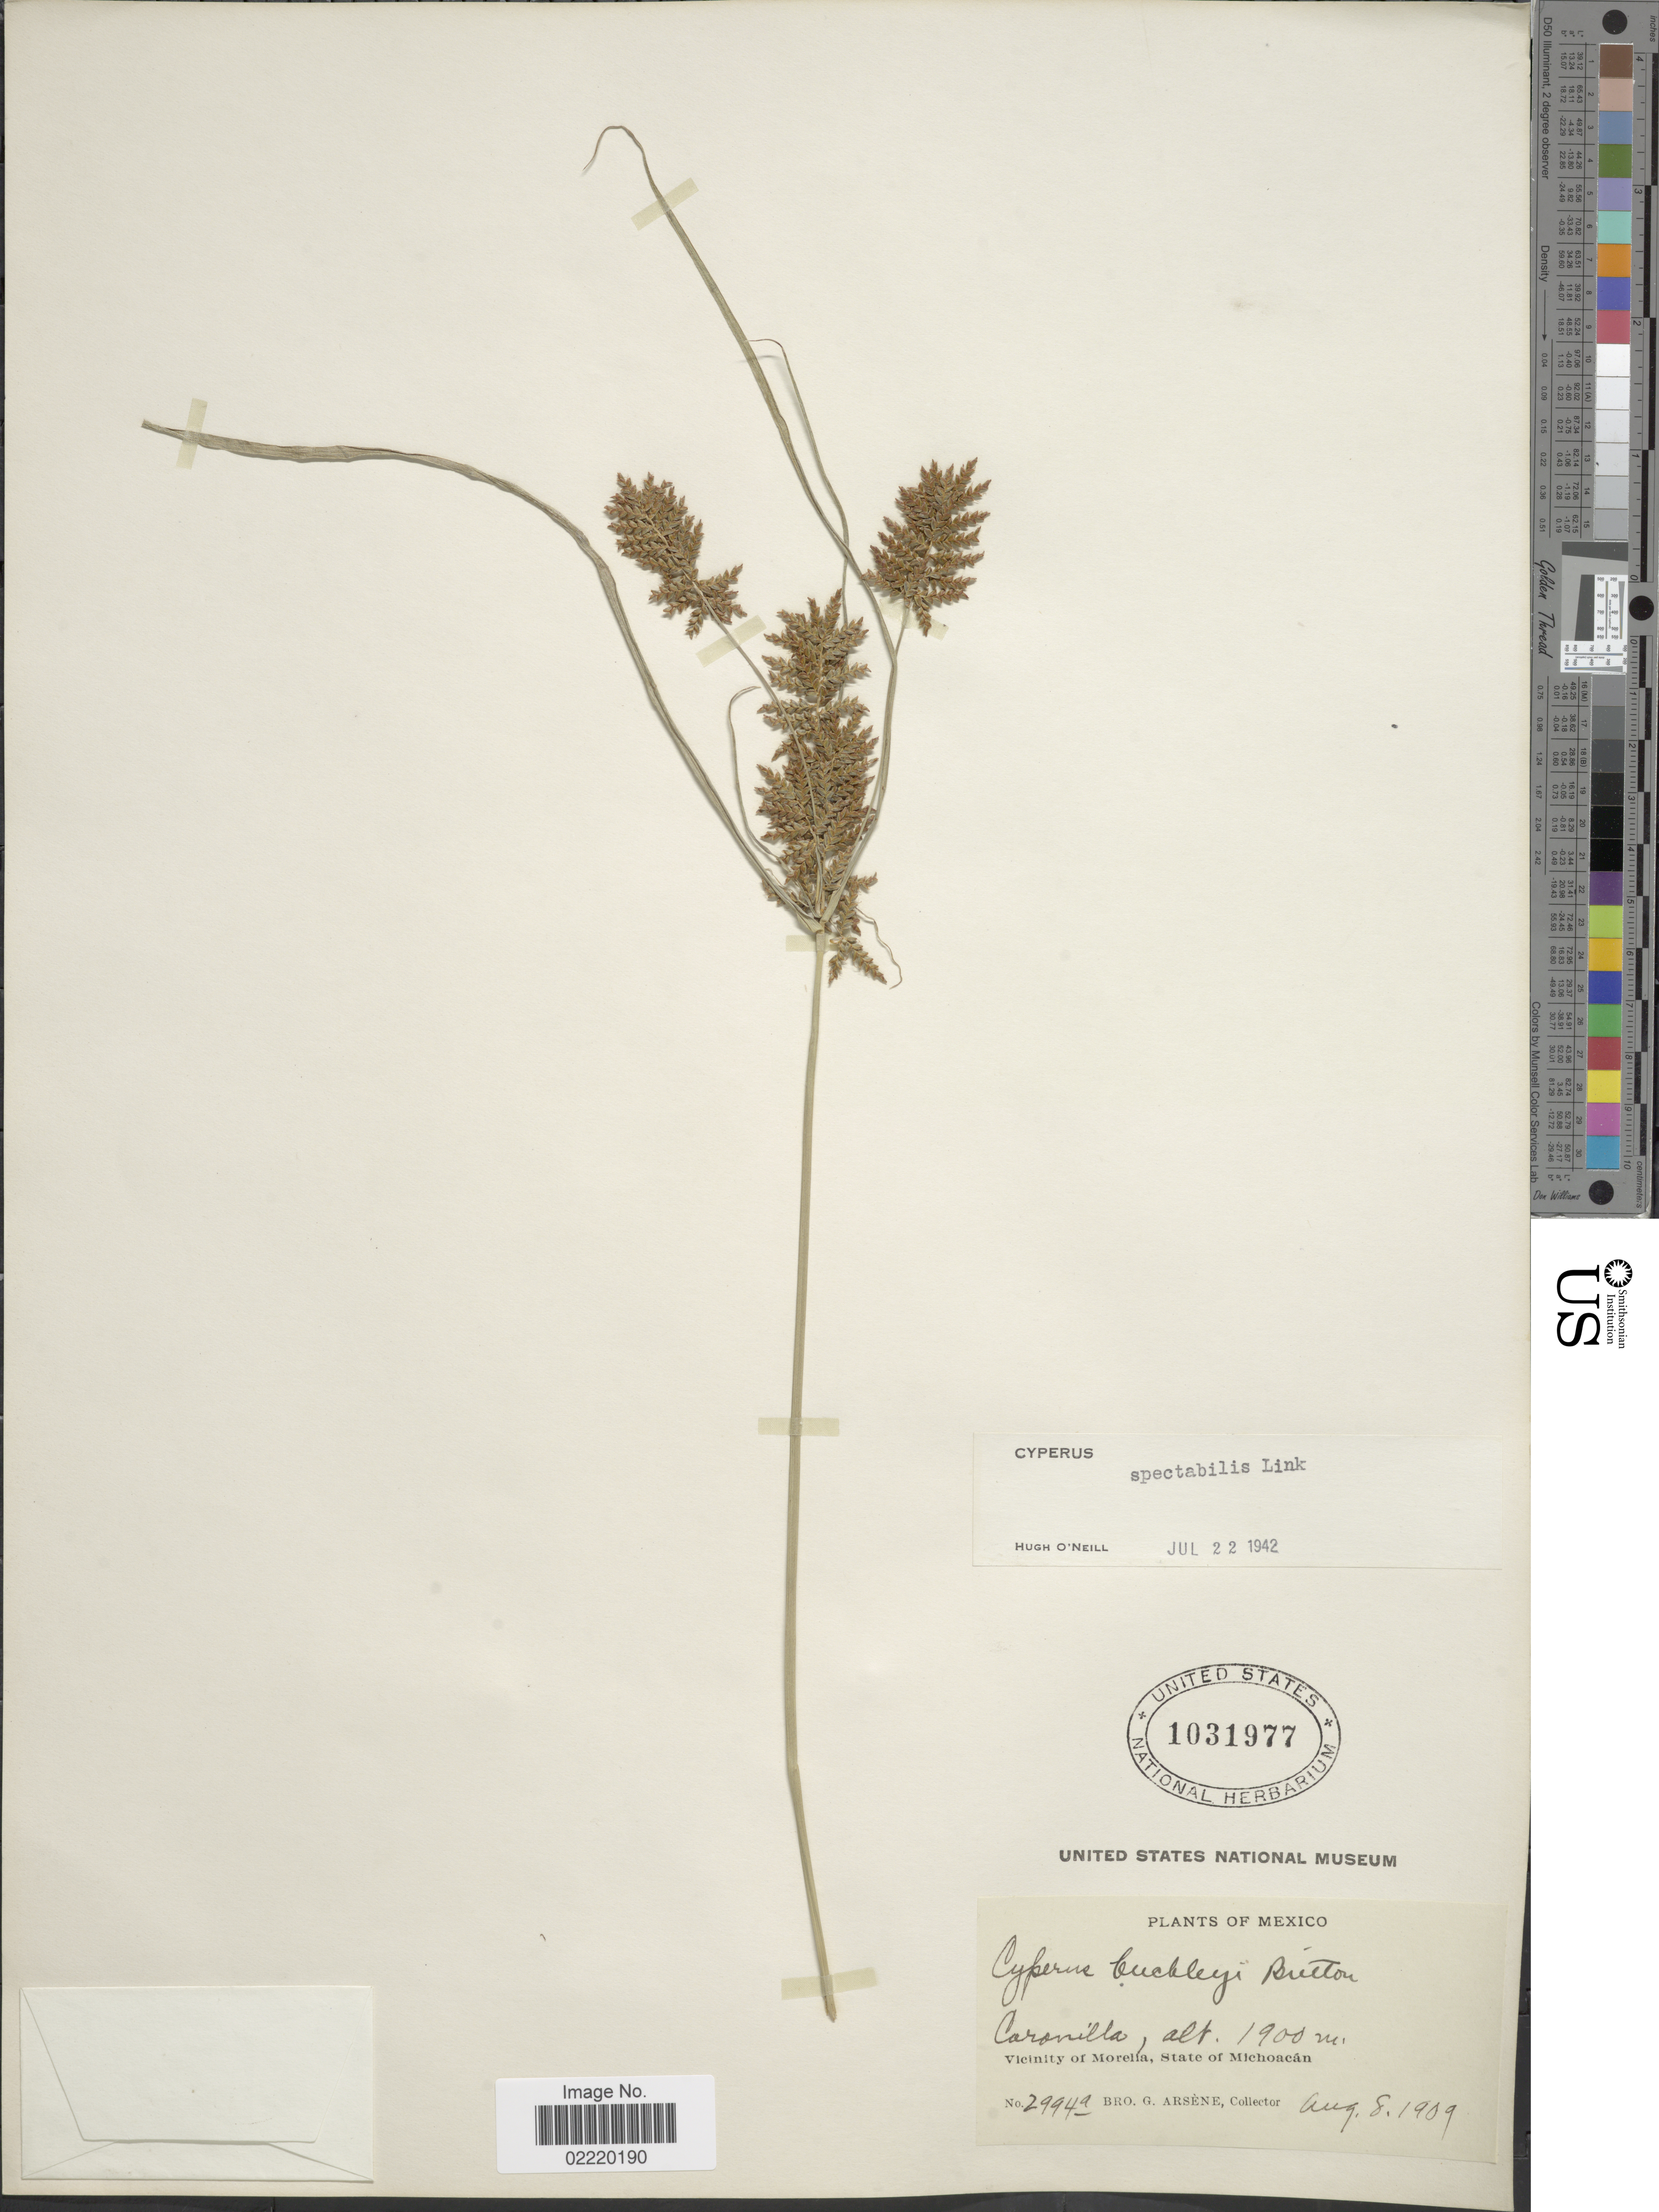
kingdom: Plantae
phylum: Tracheophyta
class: Liliopsida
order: Poales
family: Cyperaceae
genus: Cyperus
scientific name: Cyperus spectabilis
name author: Link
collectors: Bro. G. Arsène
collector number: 2994a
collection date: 1909-08-08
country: Mexico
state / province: Michoacán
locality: Coronilla, Vicinity of Morelia.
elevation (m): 1900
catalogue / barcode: US 1031977